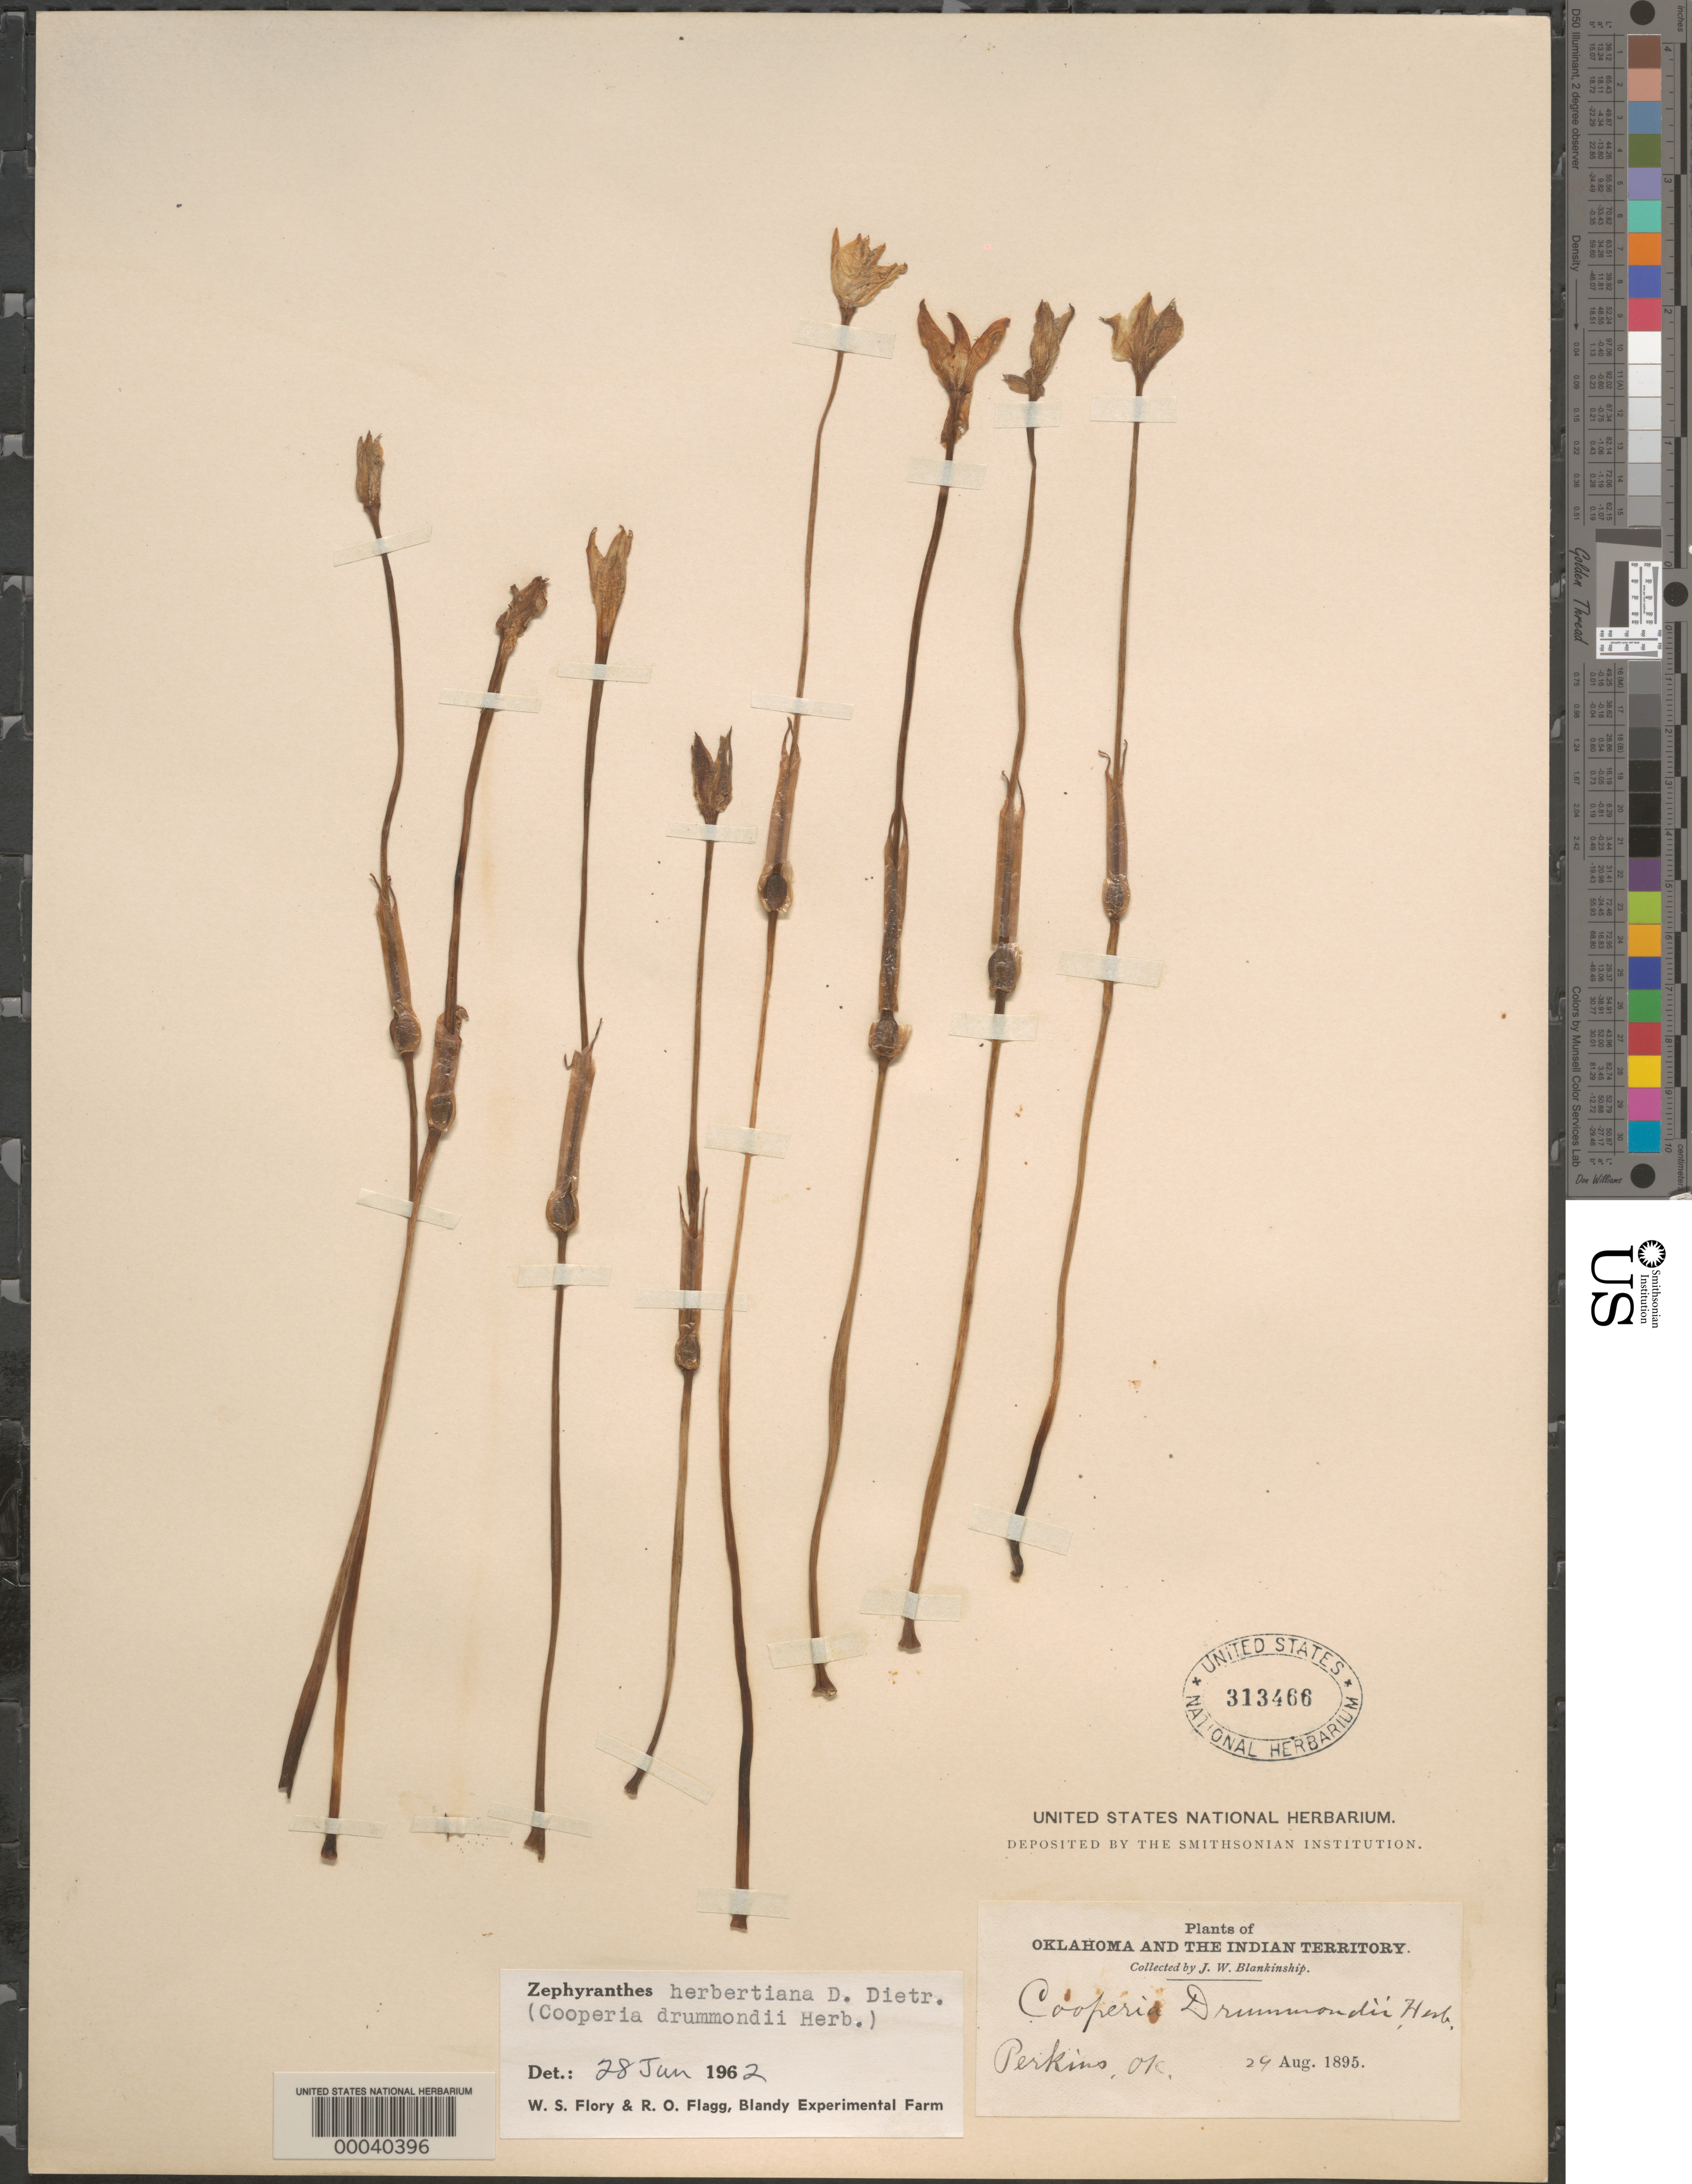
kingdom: Plantae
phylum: Tracheophyta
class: Liliopsida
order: Asparagales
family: Amaryllidaceae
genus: Zephyranthes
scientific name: Zephyranthes herbertiana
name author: D. Dietr.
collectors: J. W. Blankinship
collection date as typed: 29 Aug 1895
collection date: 1895-08-29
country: United States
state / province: Oklahoma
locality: Perkins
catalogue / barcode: US 313466